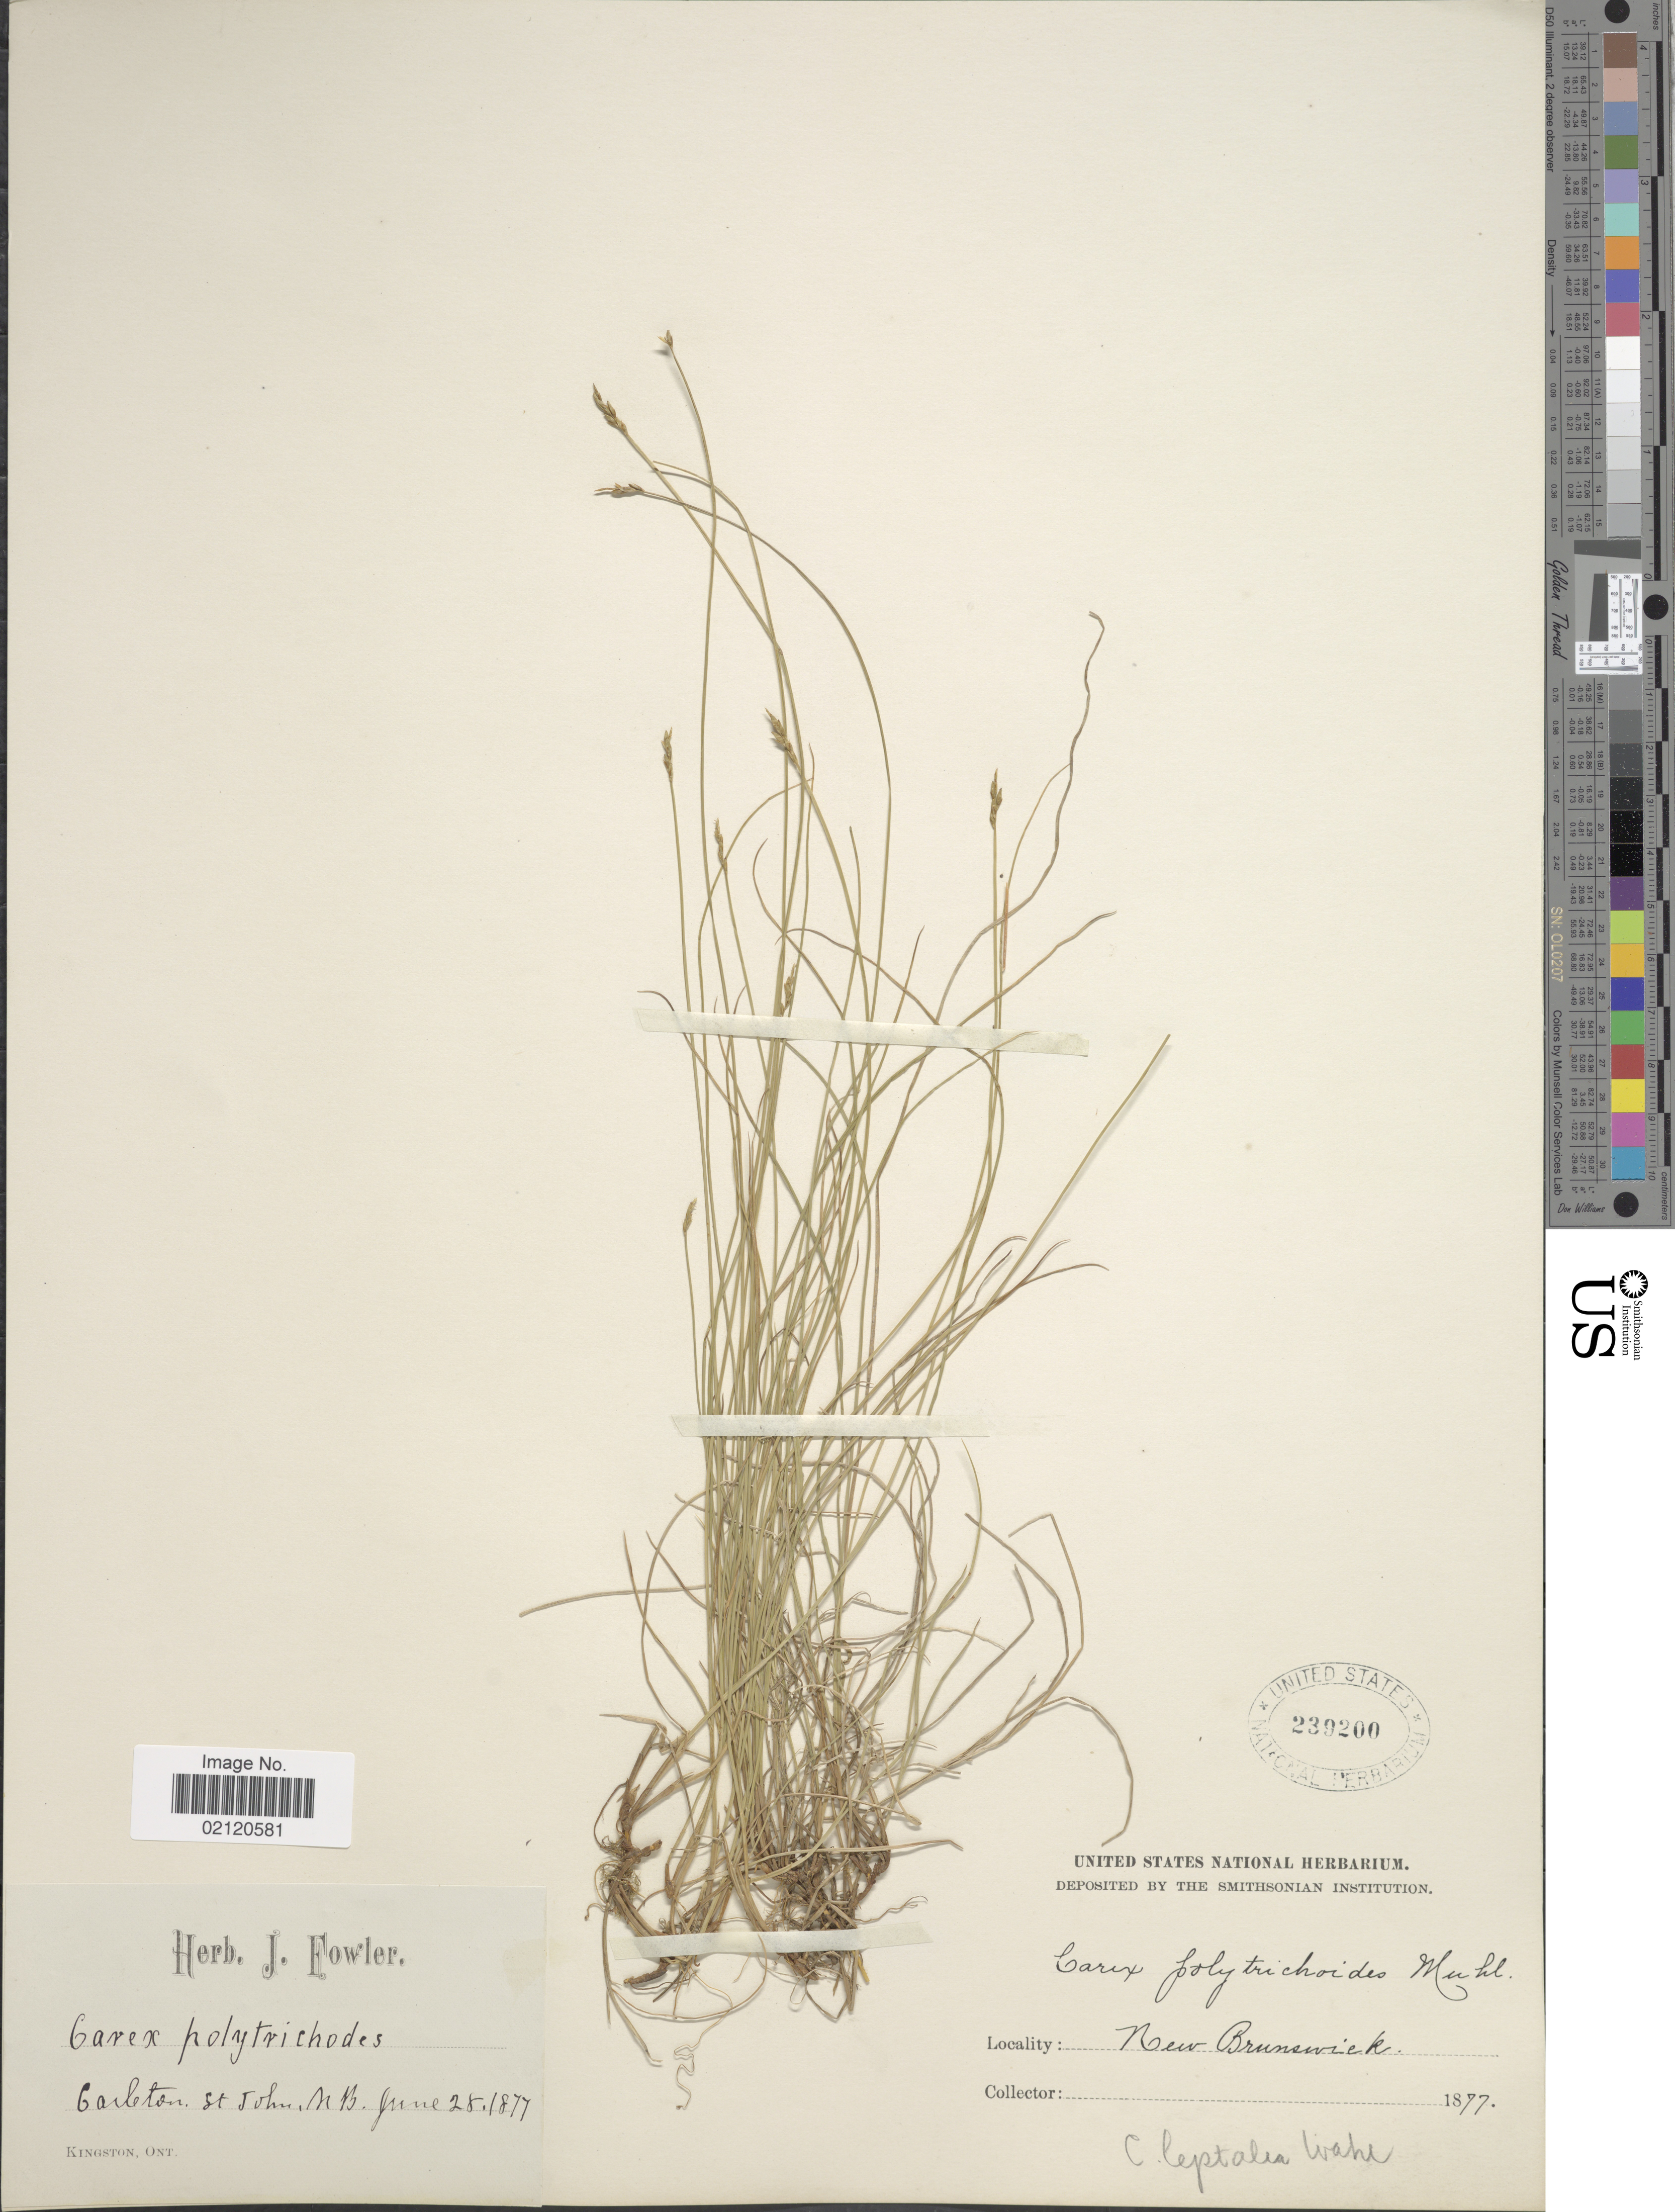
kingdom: Plantae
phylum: Tracheophyta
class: Liliopsida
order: Poales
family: Cyperaceae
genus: Carex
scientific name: Carex leptalea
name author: Wahlenb.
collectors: ex herb. J. Fowler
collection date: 1877-06-28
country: Canada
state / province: New Brunswick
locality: Carleton, St. John NB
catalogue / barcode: US 239200